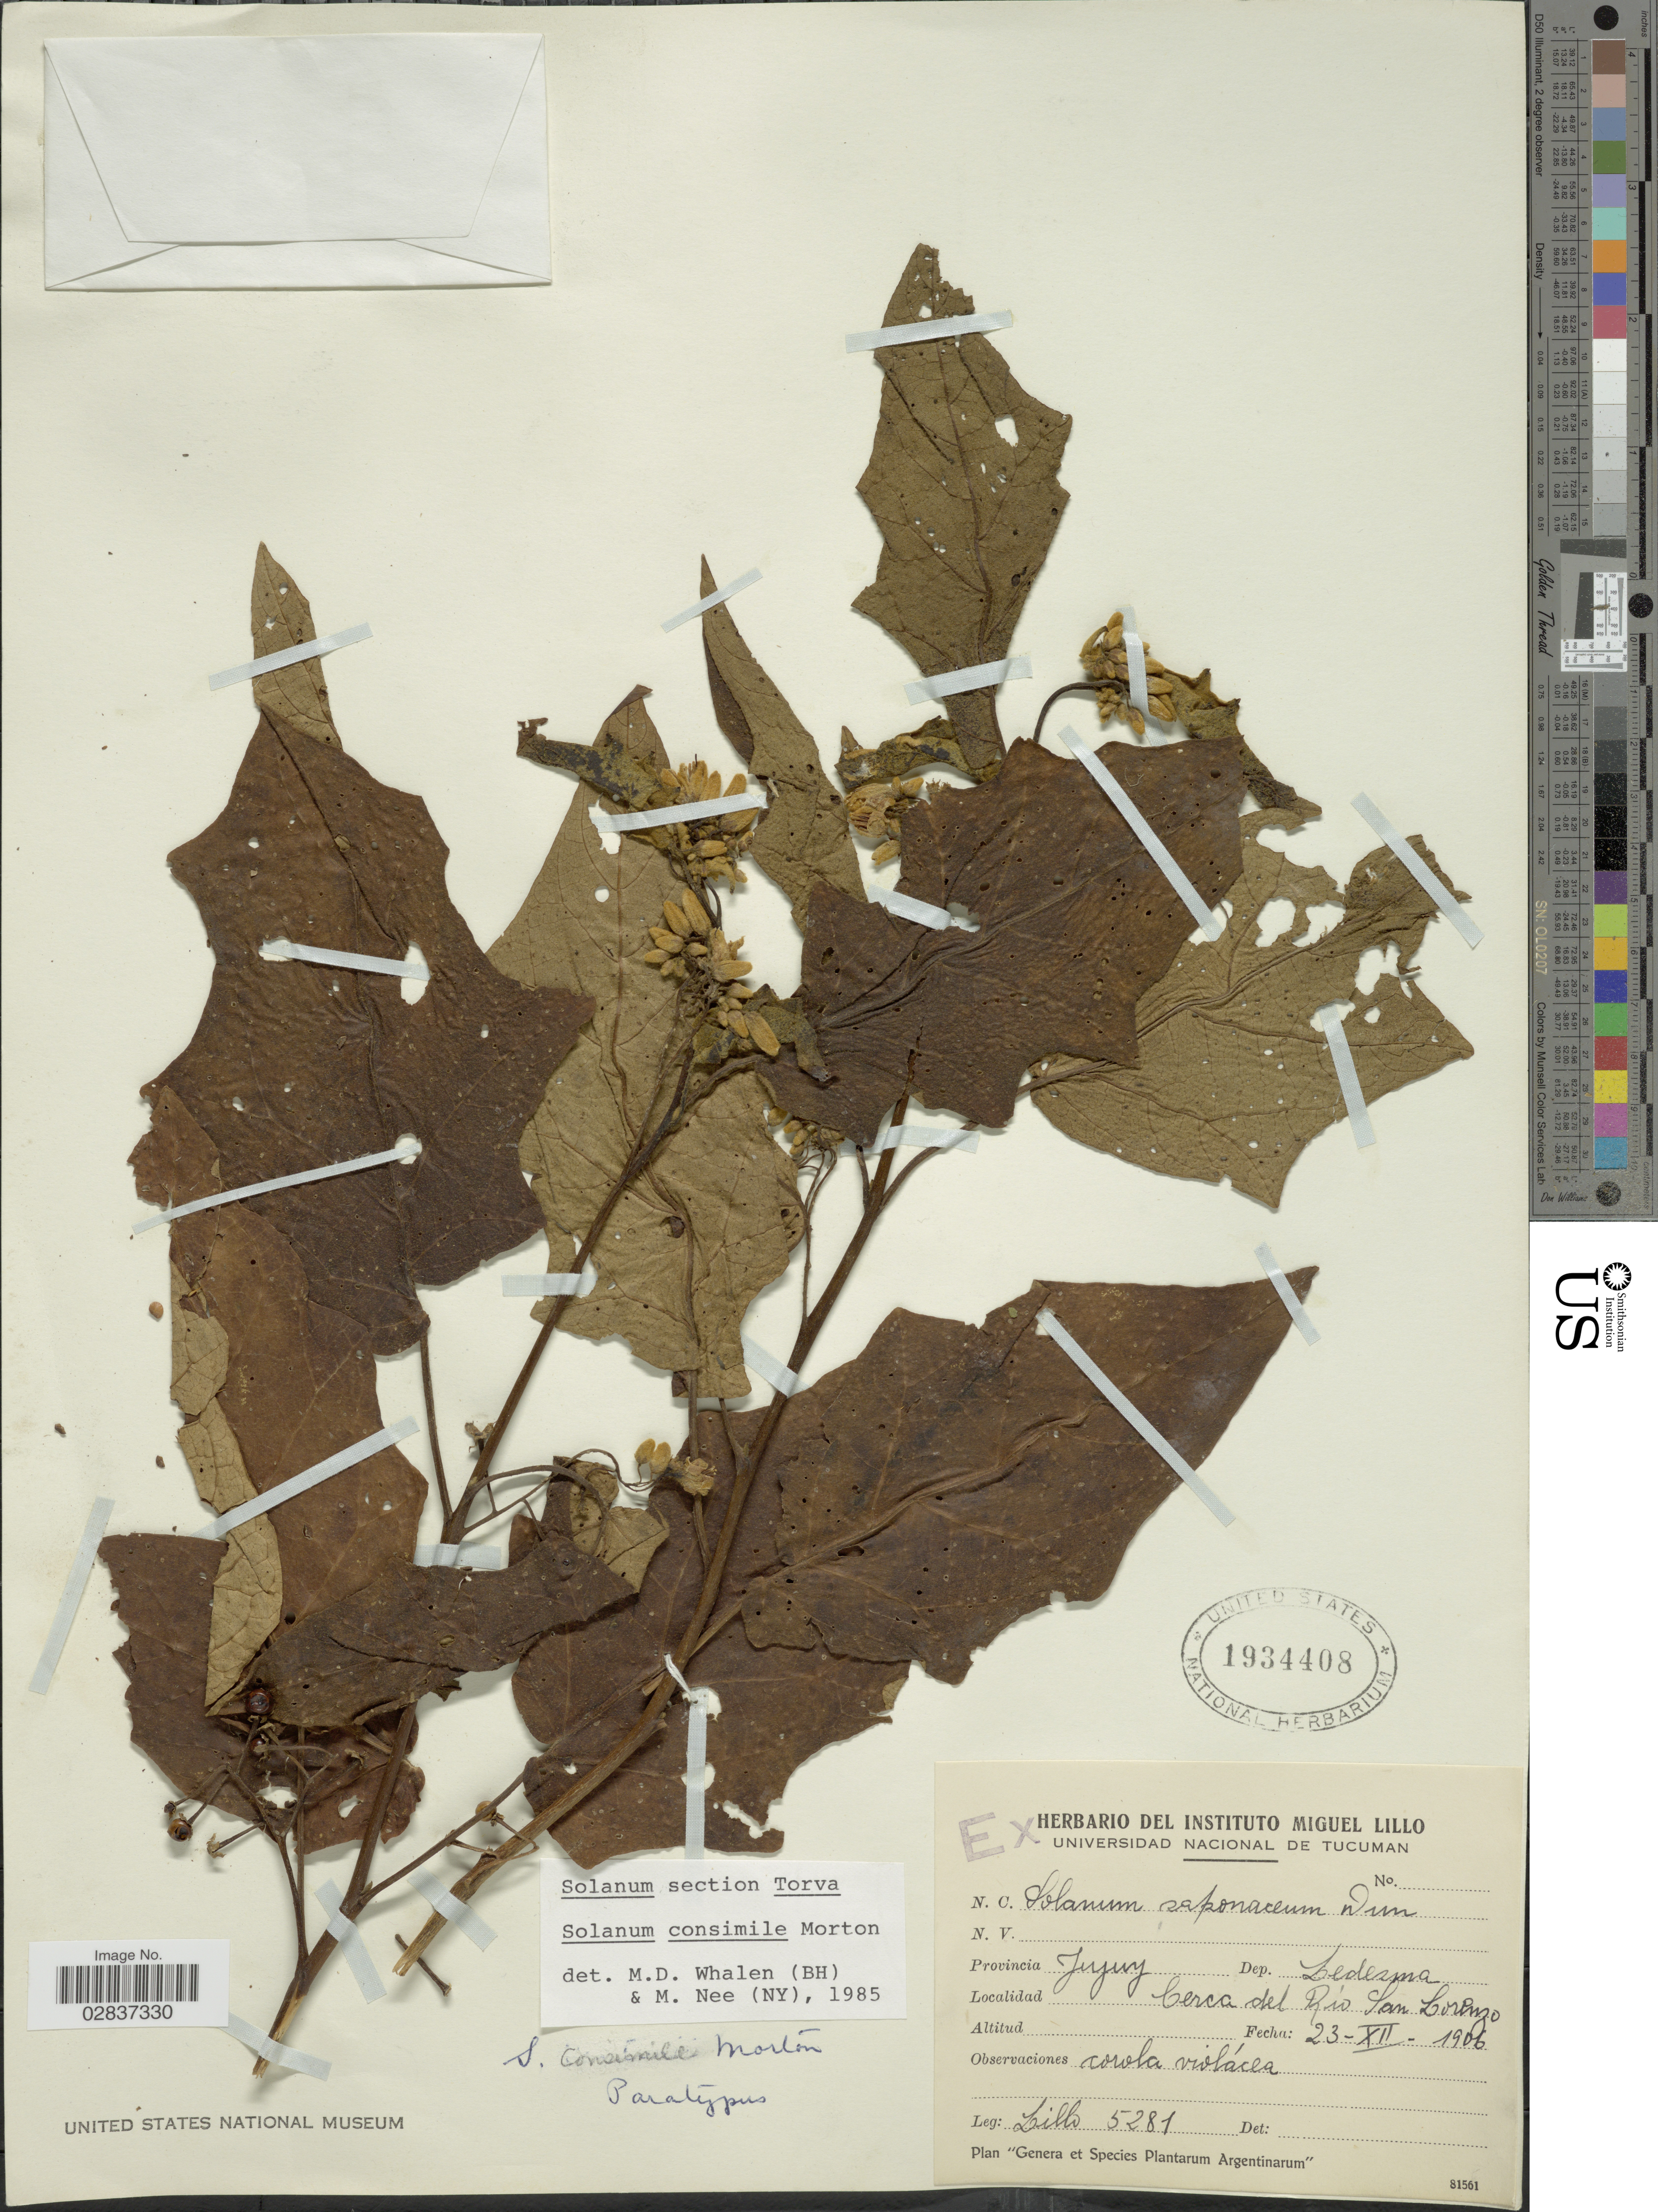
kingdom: Plantae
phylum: Tracheophyta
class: Magnoliopsida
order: Solanales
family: Solanaceae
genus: Solanum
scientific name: Solanum consimile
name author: C.V. Morton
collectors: M. Lillo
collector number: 5281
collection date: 1906-12-23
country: Argentina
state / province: Jujuy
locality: Provincia Jujuy, Dep. Ledesma, Cerca del Rio San Lorenzo.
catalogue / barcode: US 1934408